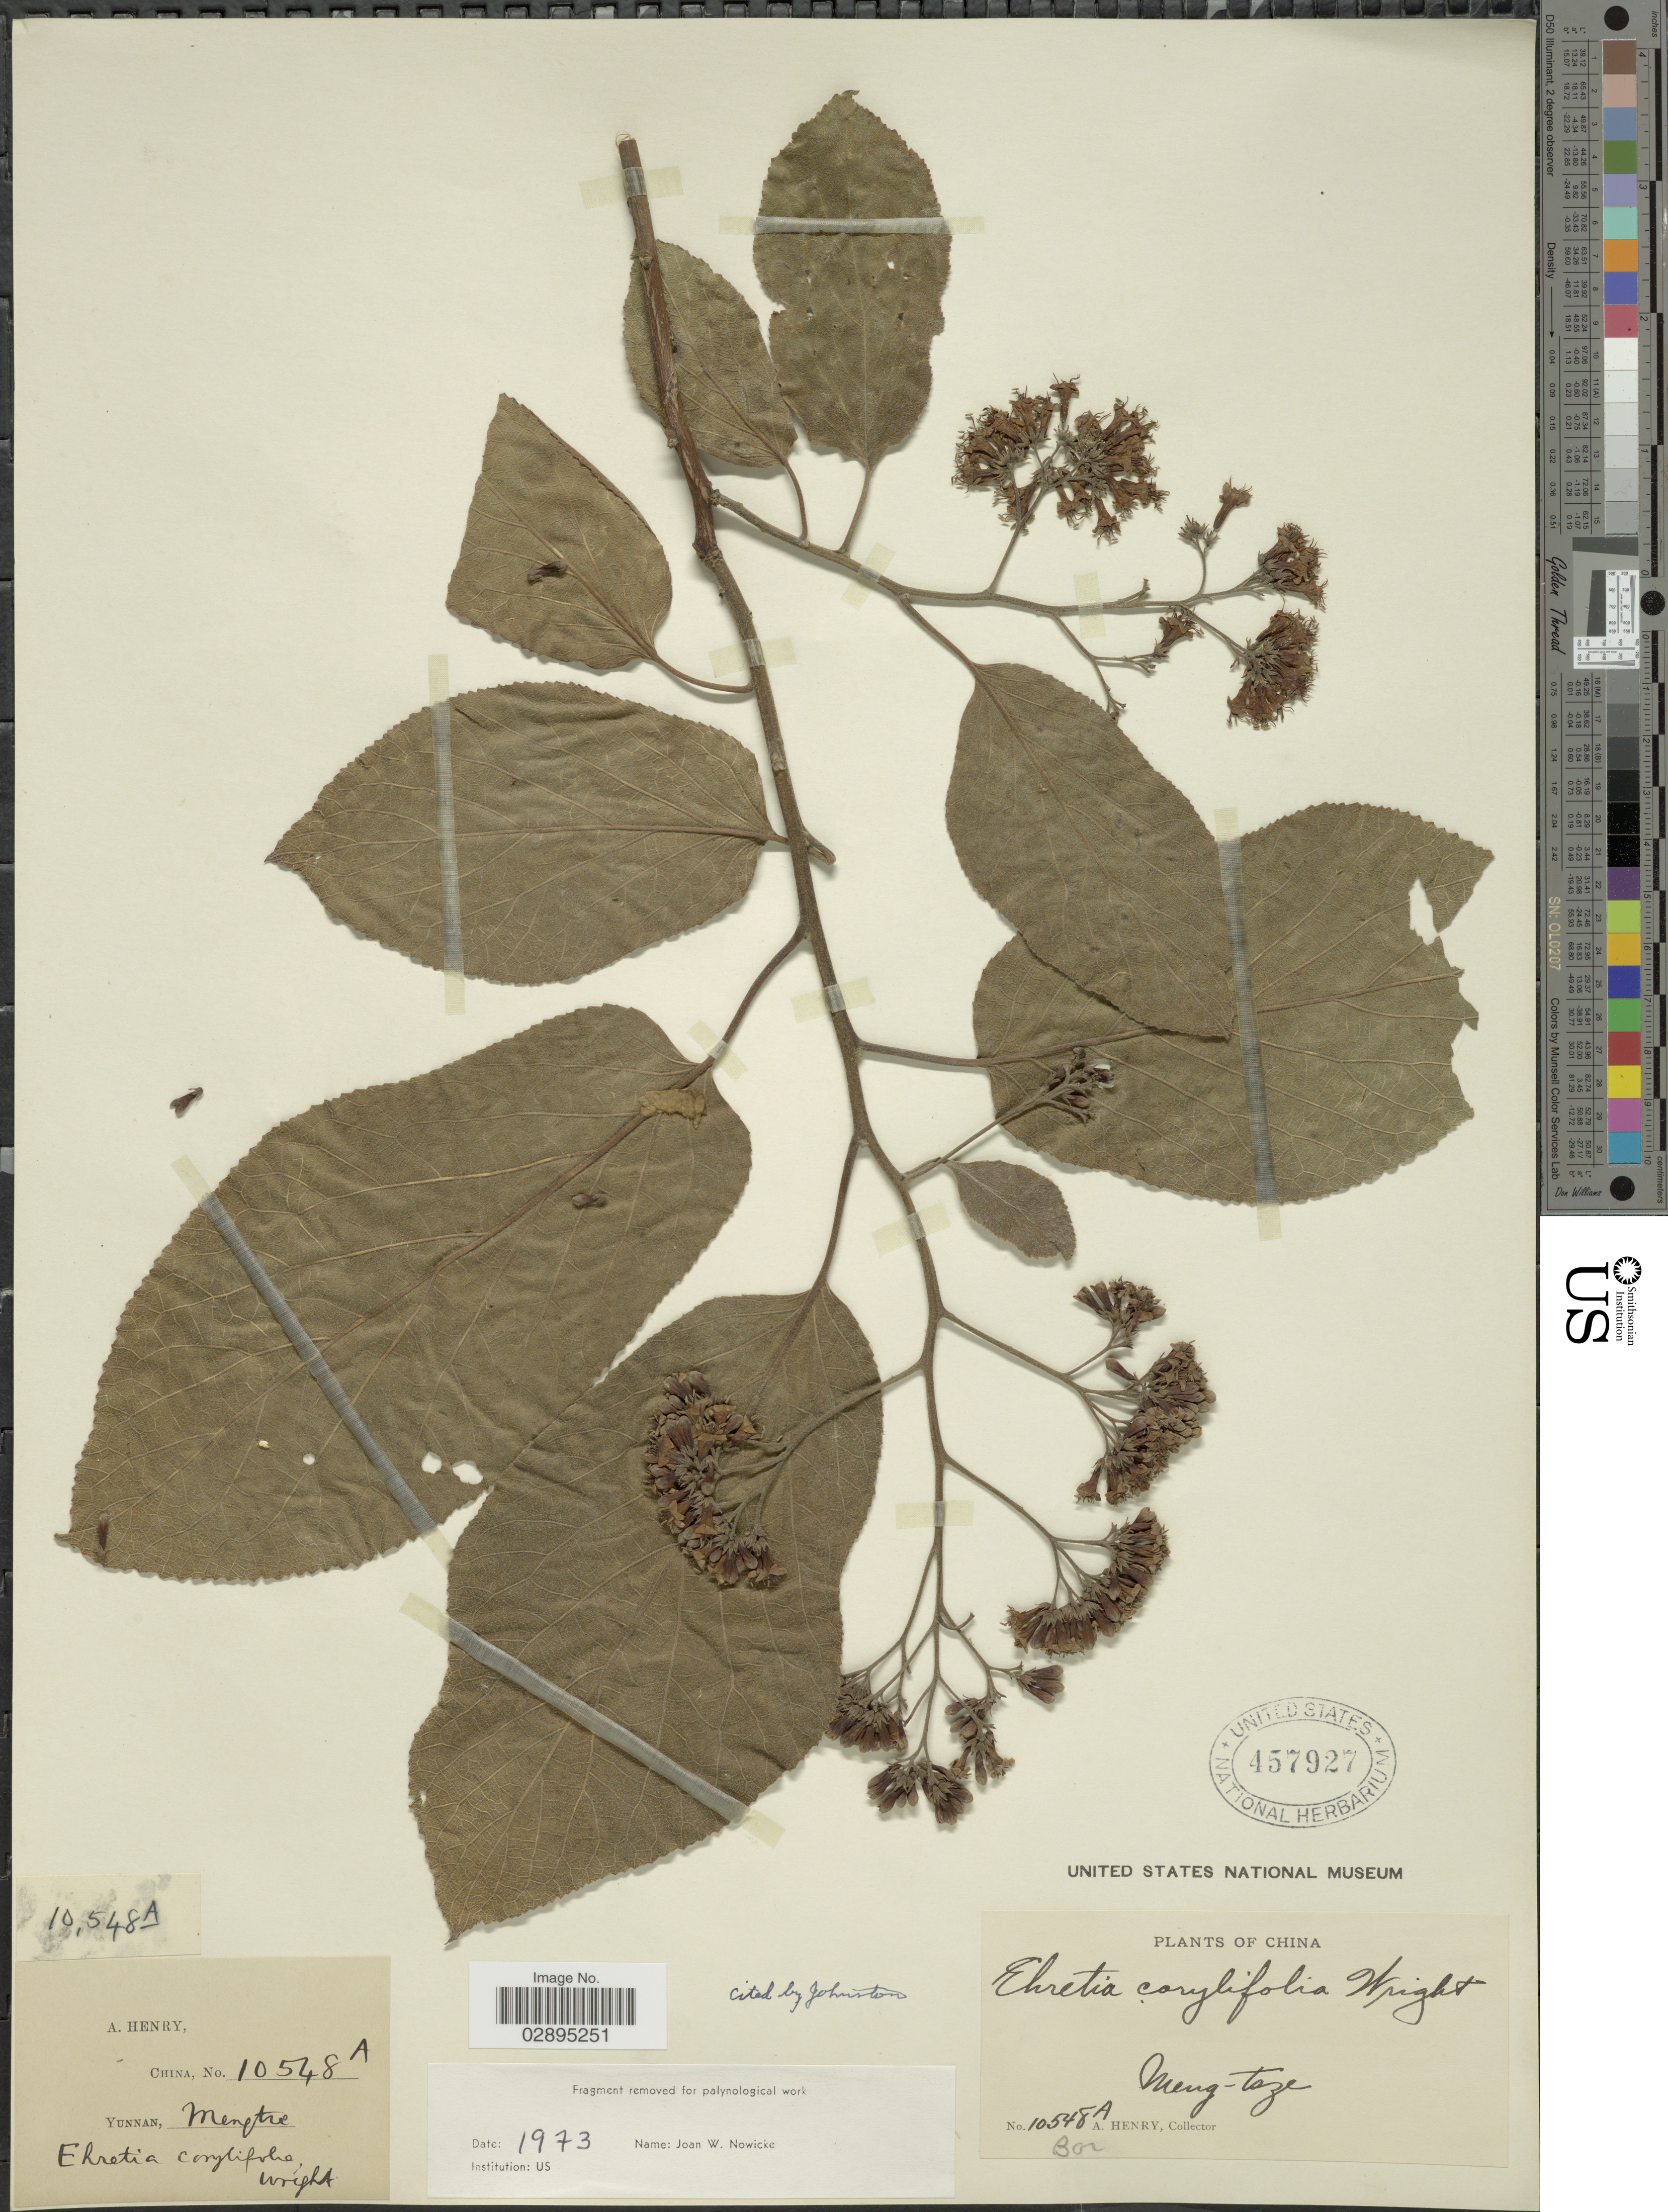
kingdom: Plantae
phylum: Tracheophyta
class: Magnoliopsida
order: Boraginales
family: Ehretiaceae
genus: Ehretia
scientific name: Ehretia corylifolia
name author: C.H. Wright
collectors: A. Henry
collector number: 10548 A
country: China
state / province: Yunnan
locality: Meng-tsze.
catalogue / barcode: US 457927